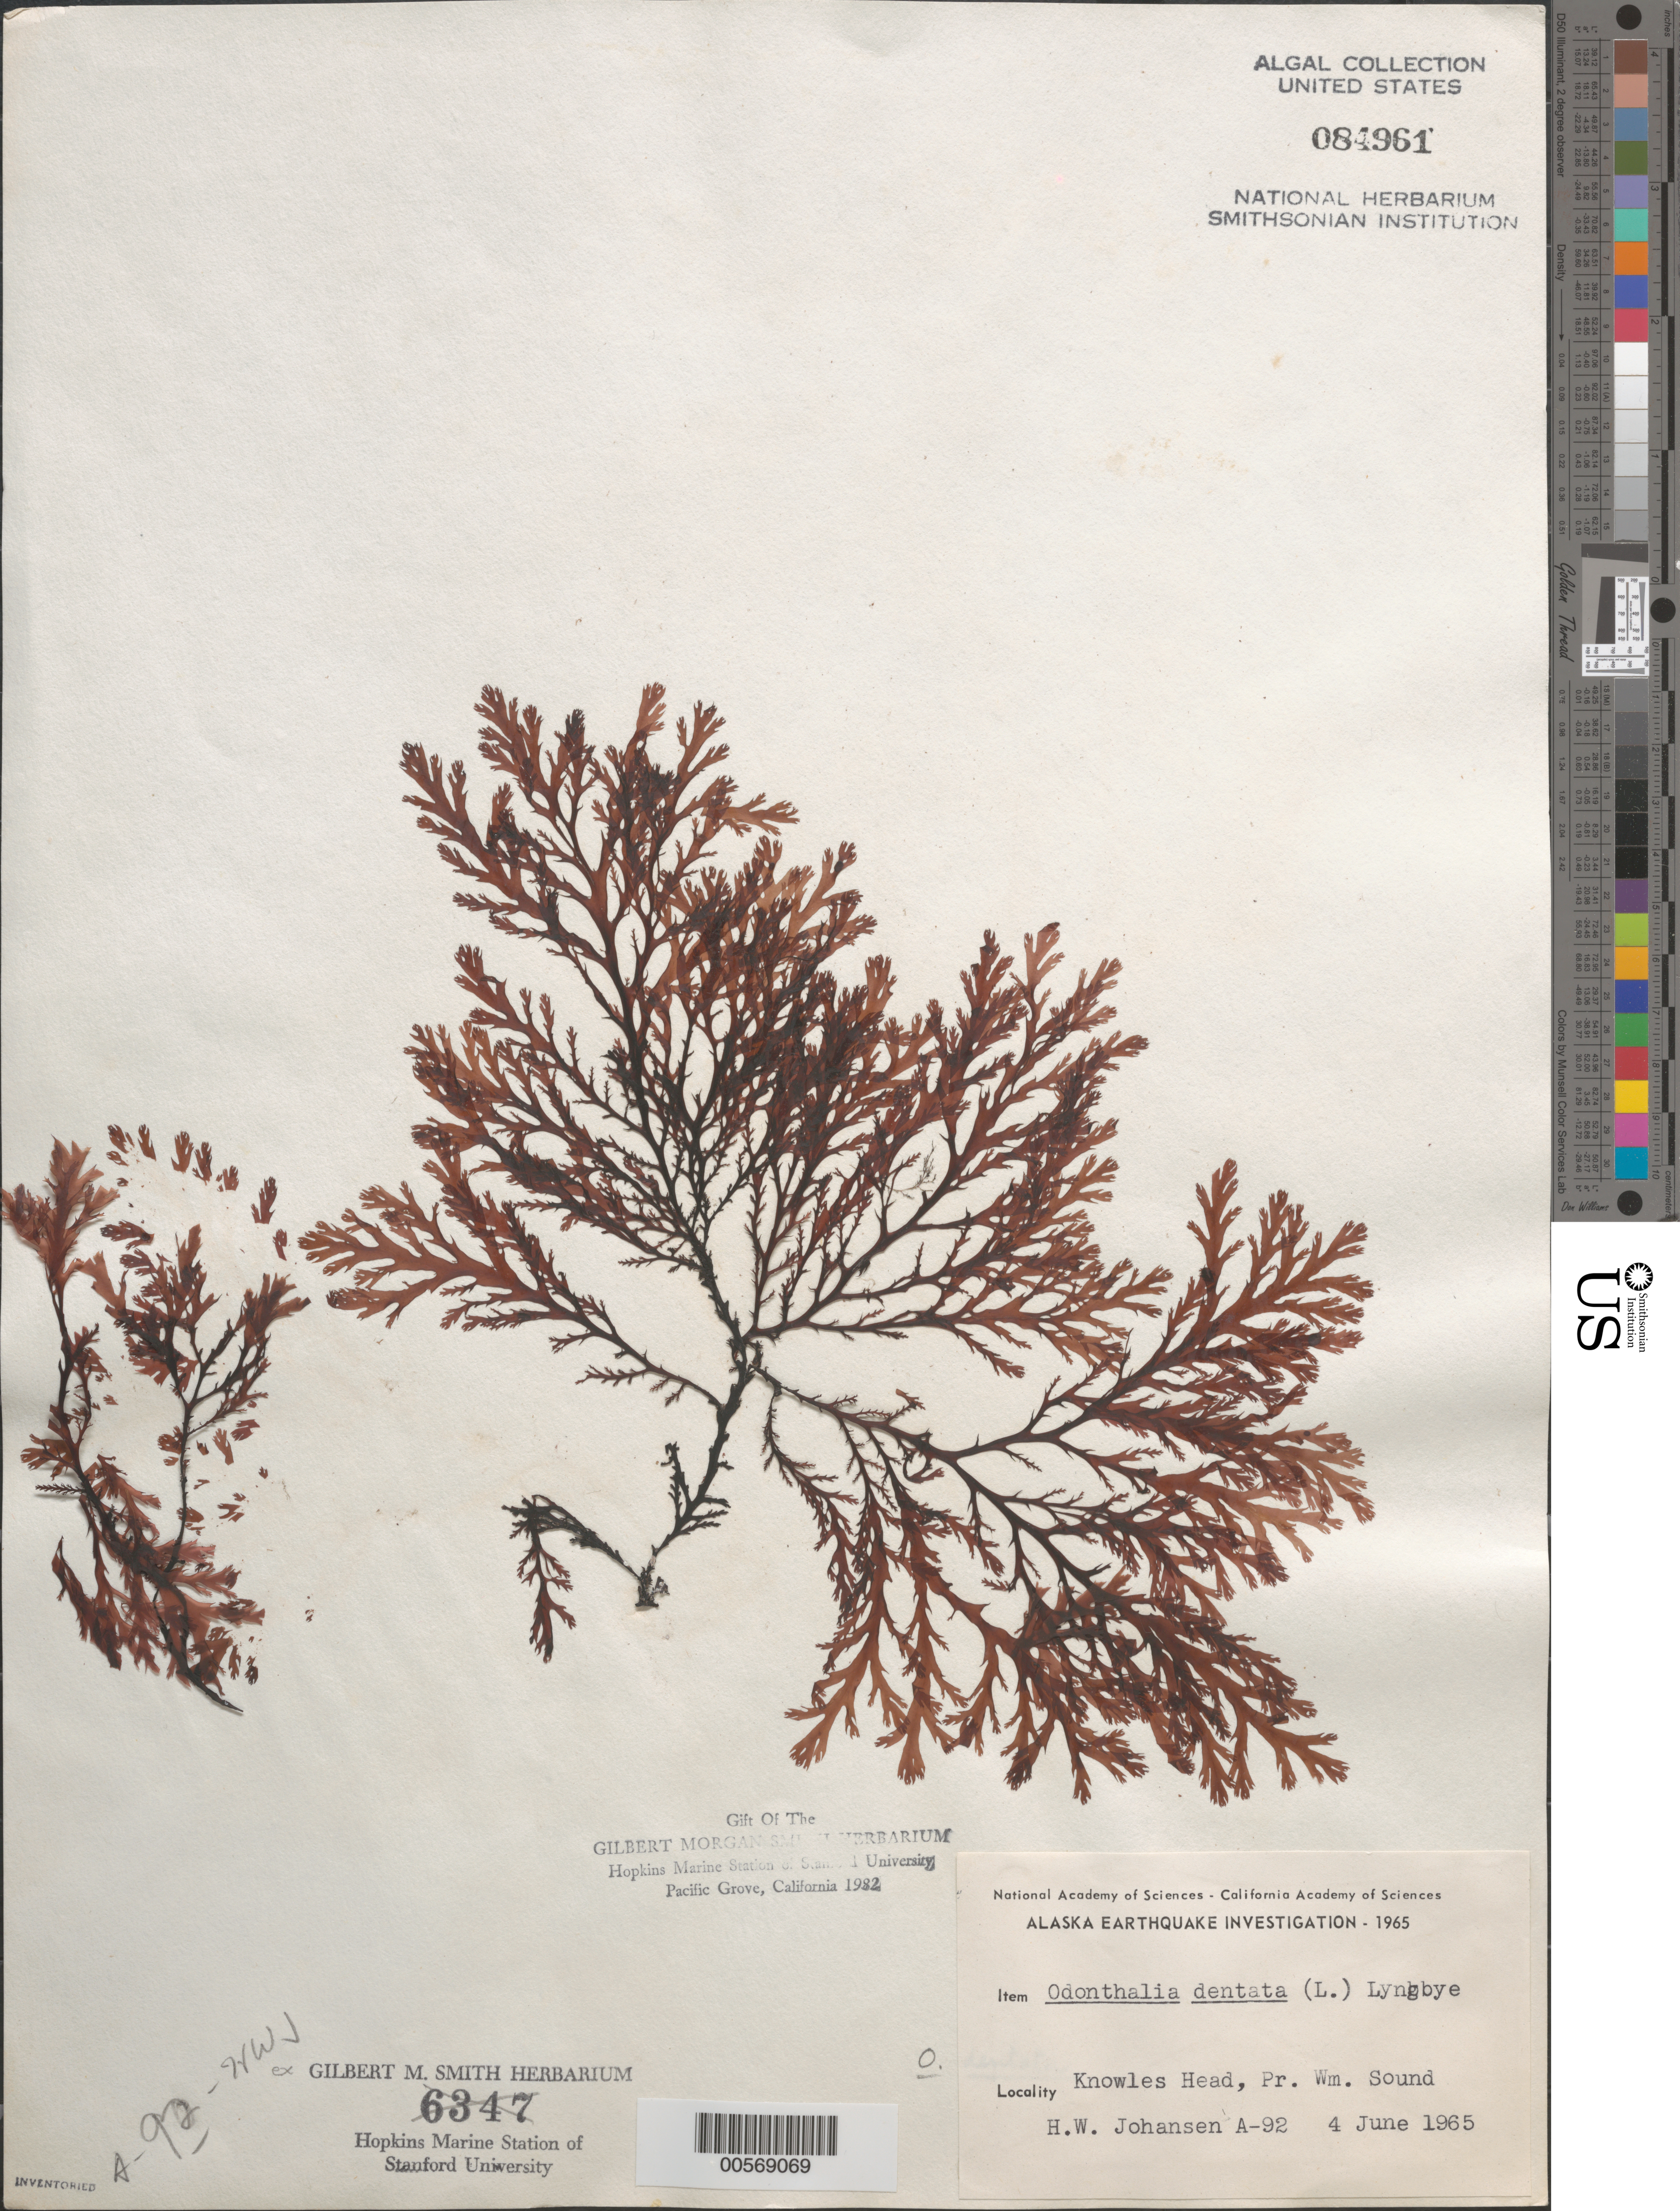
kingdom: Plantae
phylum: Rhodophyta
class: Florideophyceae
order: Ceramiales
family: Rhodomelaceae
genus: Odonthalia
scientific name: Odonthalia dentata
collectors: H. Johansen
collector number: A-92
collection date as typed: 04 Jun 1965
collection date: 1965-06-04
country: United States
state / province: Alaska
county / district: Valdez-Cordova Division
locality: Knowles Head, Prince William Sound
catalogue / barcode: US 84961